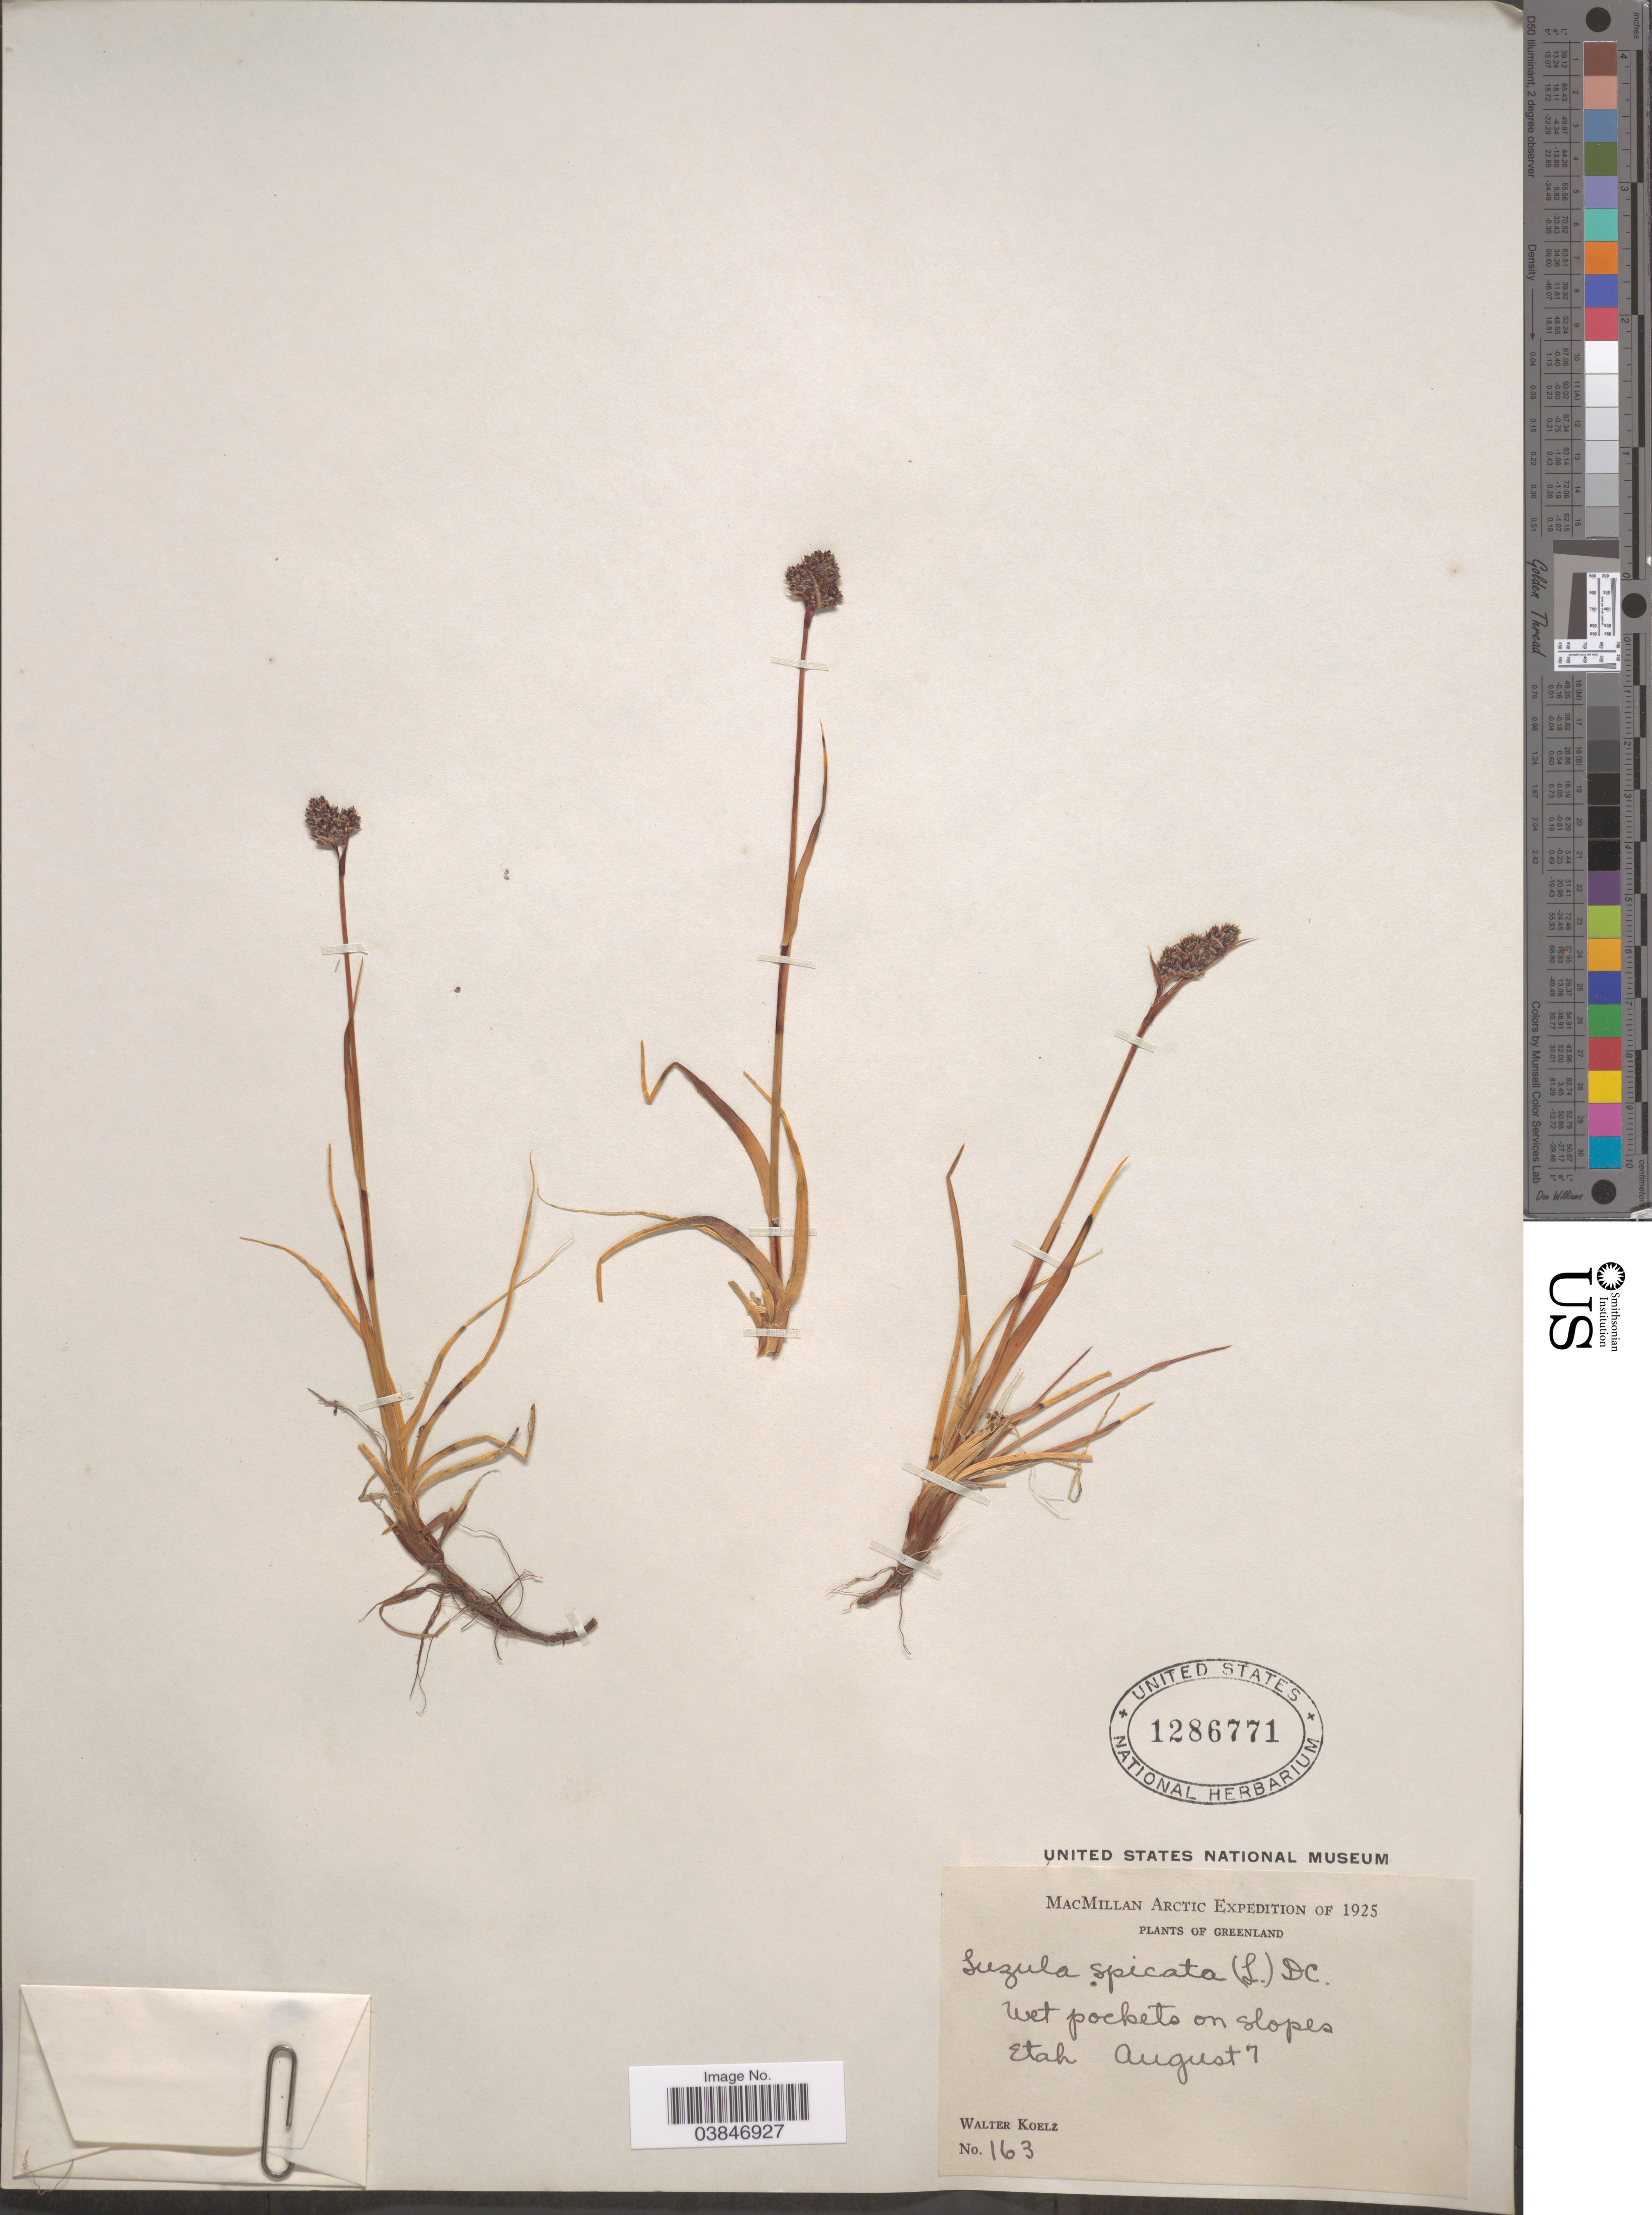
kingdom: Plantae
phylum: Tracheophyta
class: Liliopsida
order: Poales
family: Juncaceae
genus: Luzula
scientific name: Luzula spicata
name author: (L.) DC.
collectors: W. N. Koelz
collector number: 163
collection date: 1925-08-07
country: Greenland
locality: Etah.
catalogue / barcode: US 1286771